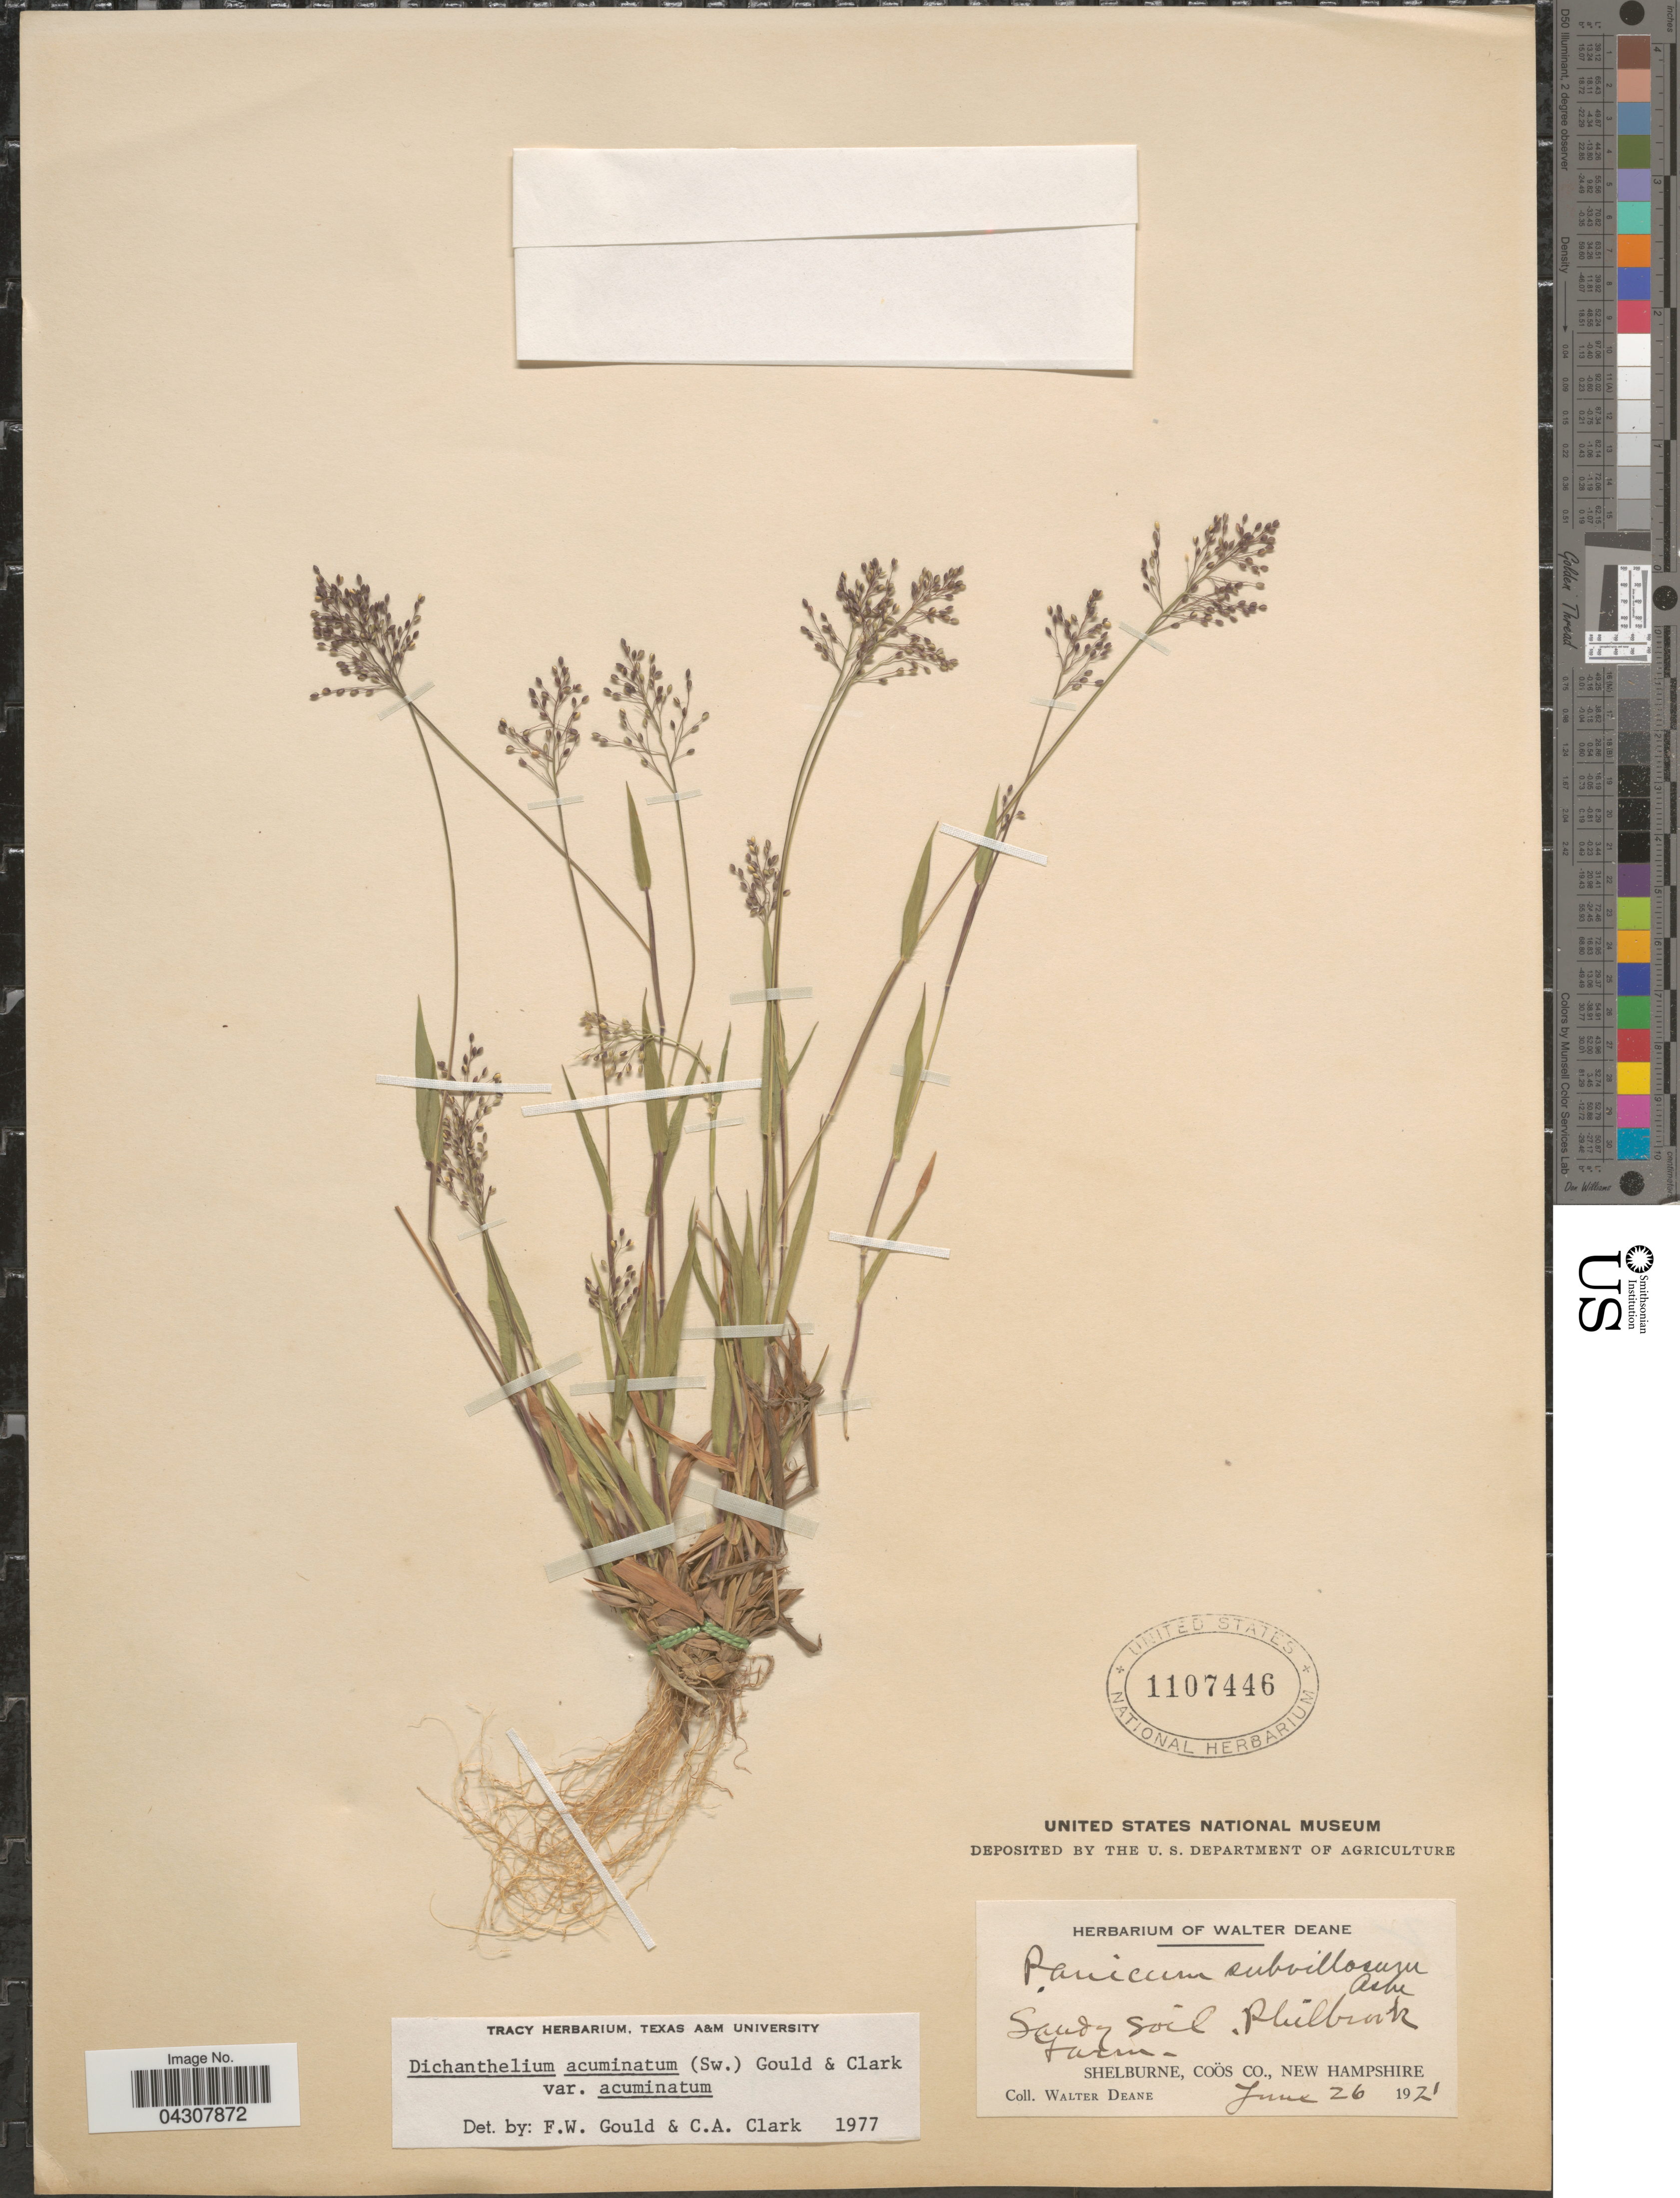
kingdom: Plantae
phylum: Tracheophyta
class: Liliopsida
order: Poales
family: Poaceae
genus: Dichanthelium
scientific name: Dichanthelium acuminatum var. acuminatum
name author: (Sw.) Gould & C.A. Clark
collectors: W. Deane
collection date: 1921-06-26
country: United States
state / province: New Hampshire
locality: Philbrook Farm. Shelburne, Coös Co.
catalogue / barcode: US 1107446